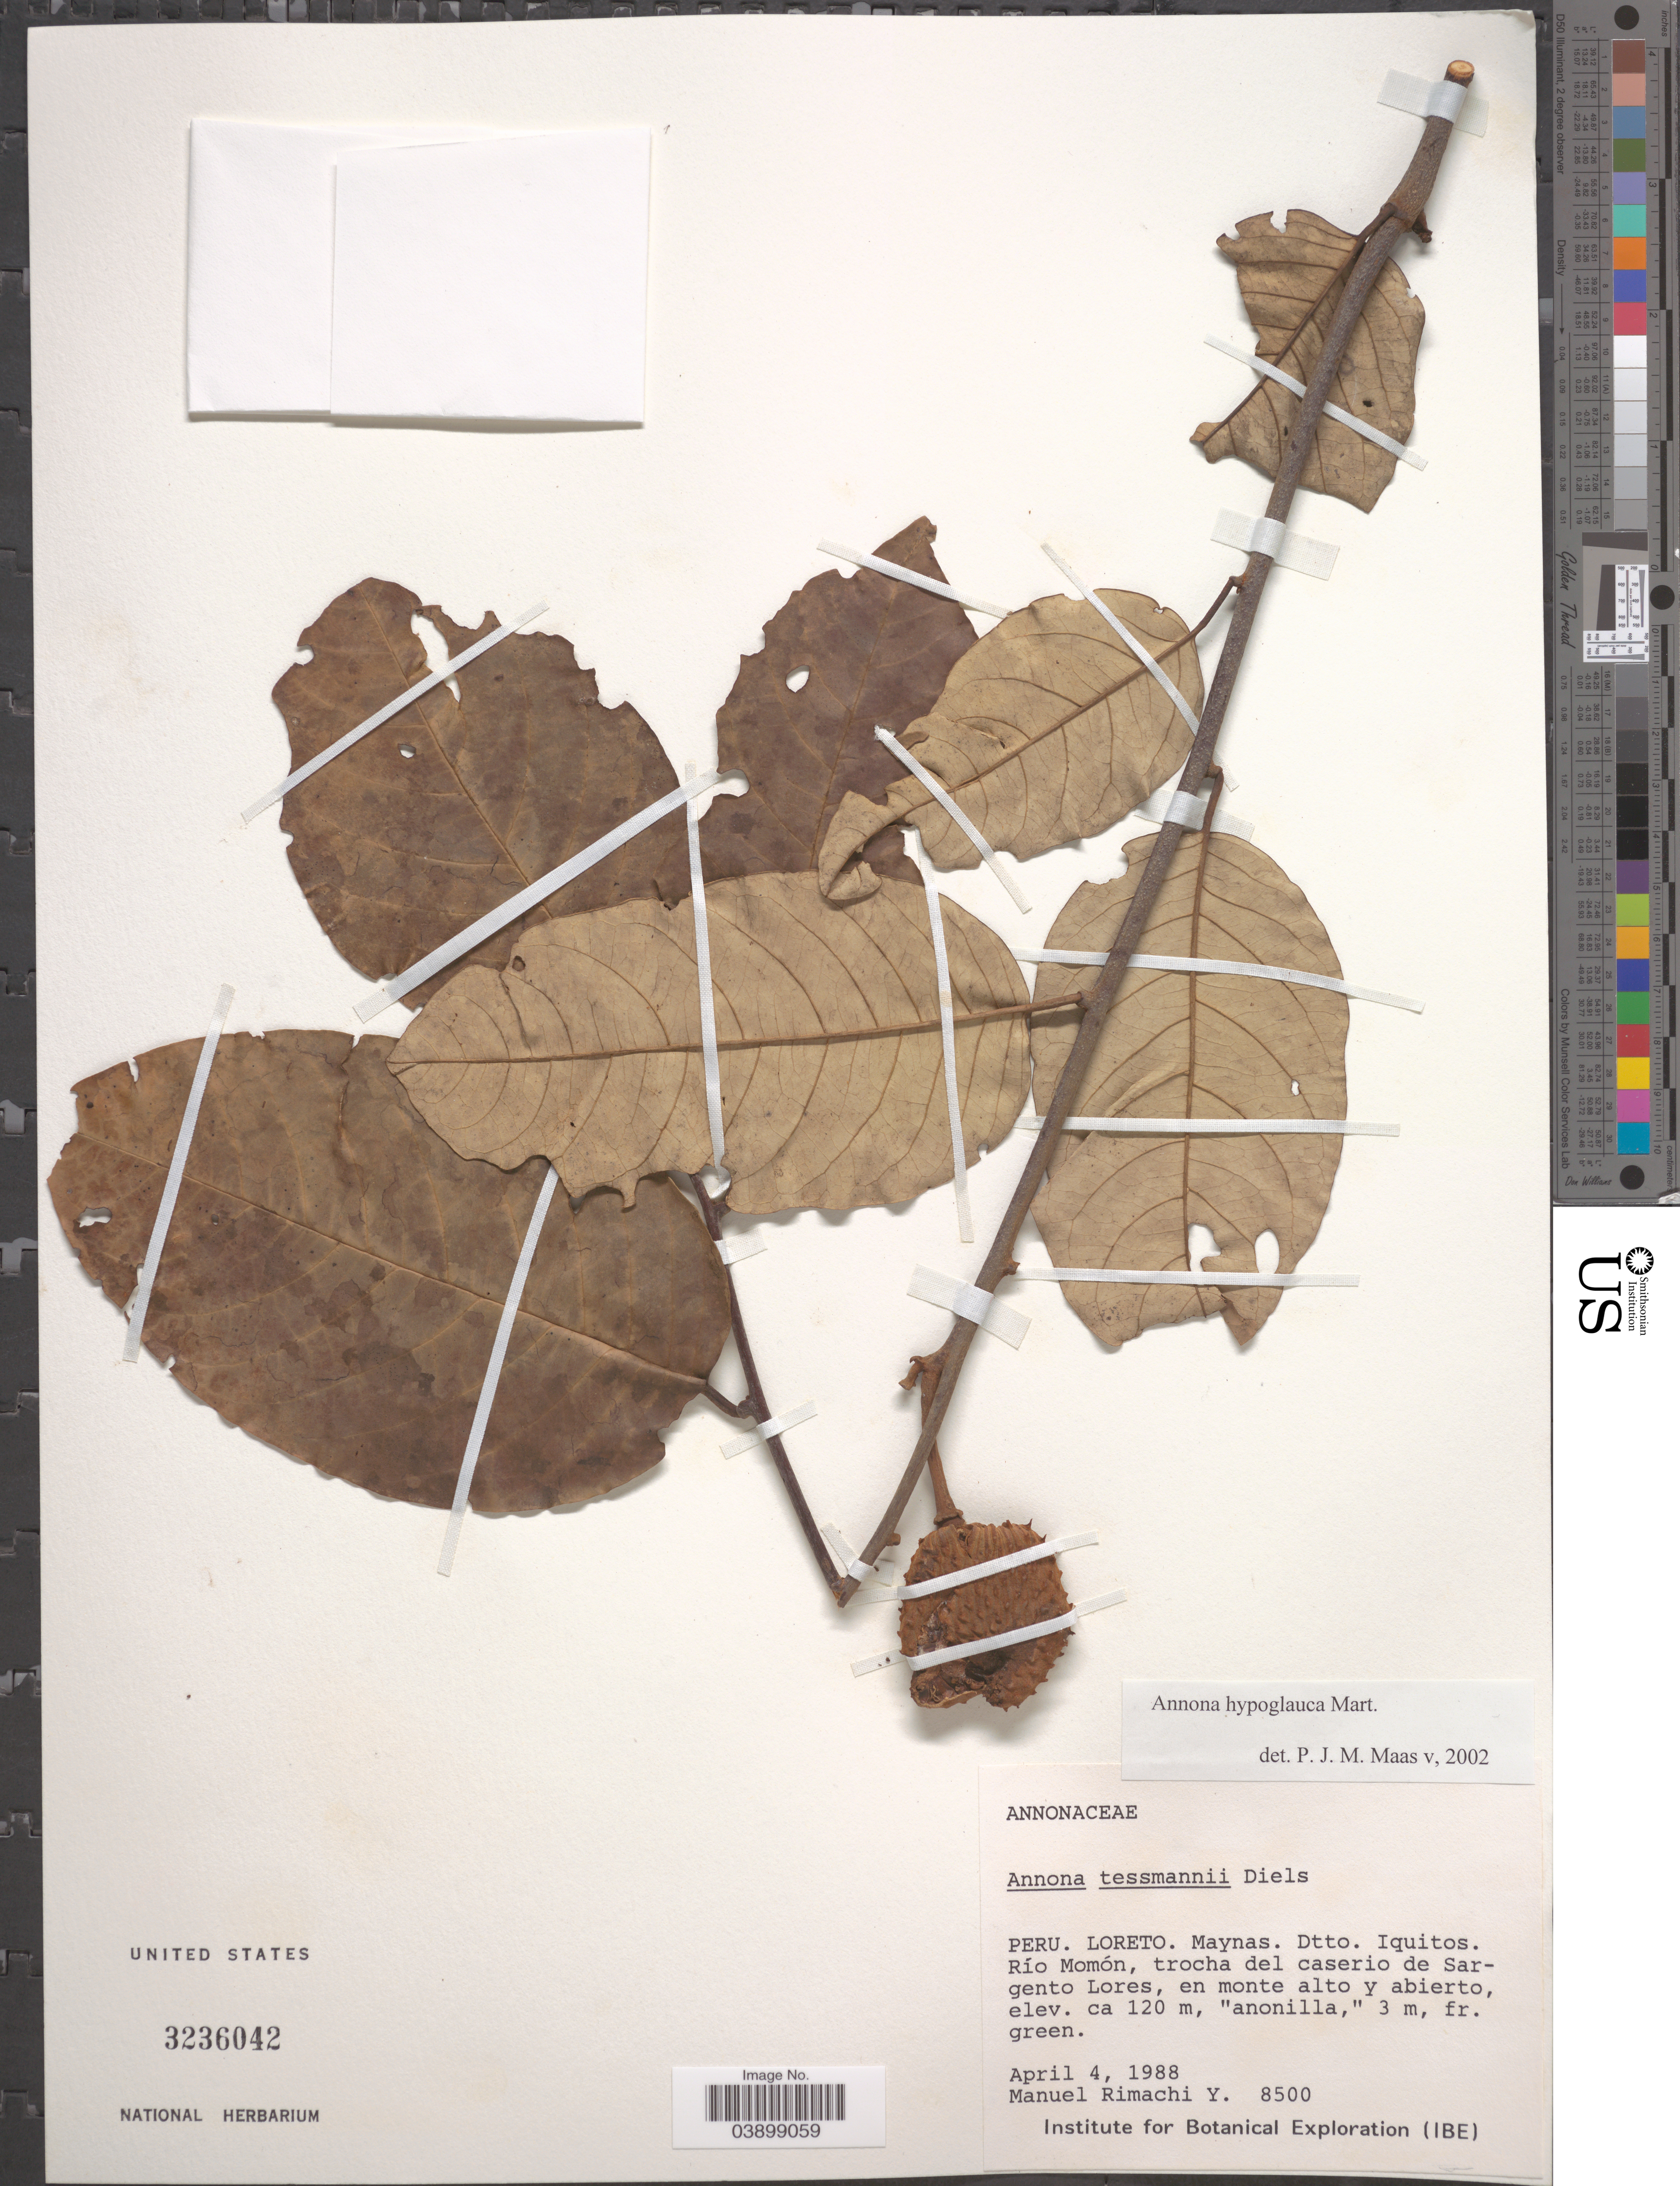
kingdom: Plantae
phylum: Tracheophyta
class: Magnoliopsida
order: Magnoliales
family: Annonaceae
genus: Annona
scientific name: Annona hypoglauca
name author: Mart.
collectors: M. Rimachi Y.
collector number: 8500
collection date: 1988-04-04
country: Peru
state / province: Loreto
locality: Maynas. Dtto. Iquitos. Río Momón, trocha del caserio de Sargento Lores, en monte alto y abierto.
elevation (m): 120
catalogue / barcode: US 3236042